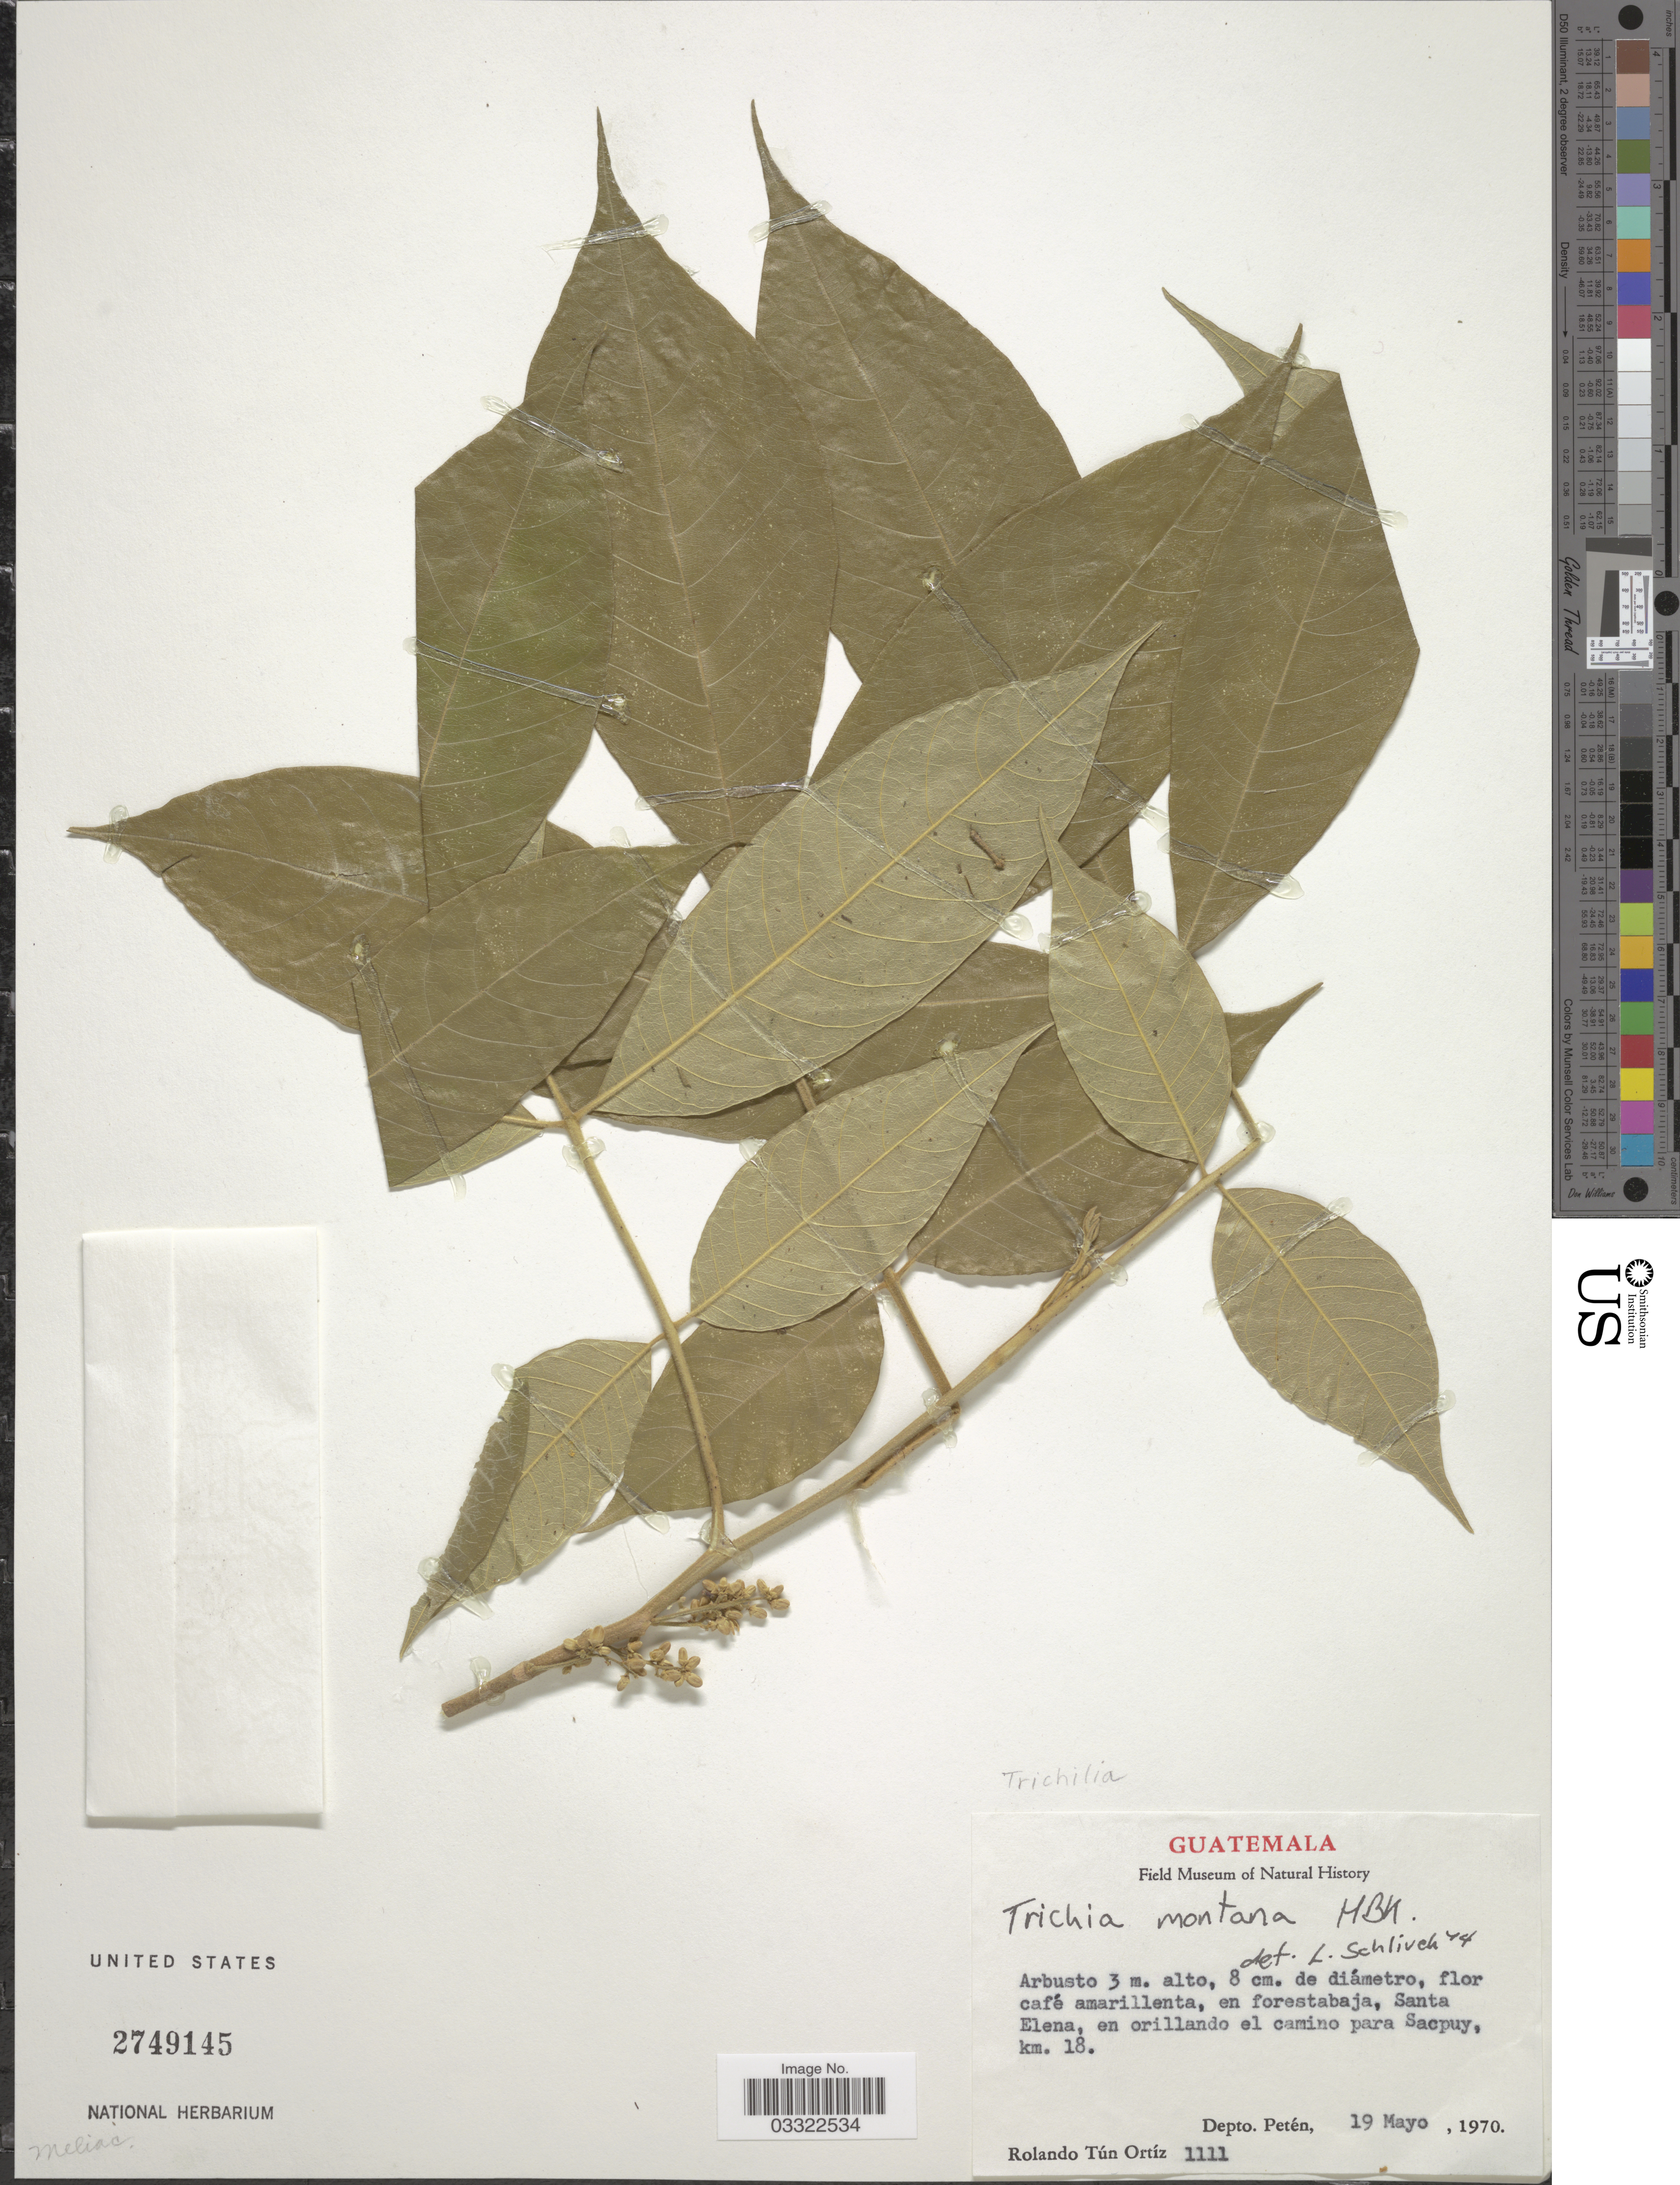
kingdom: Plantae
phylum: Tracheophyta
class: Magnoliopsida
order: Sapindales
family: Meliaceae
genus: Trichilia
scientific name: Trichilia montana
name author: Kunth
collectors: R. T. Ortíz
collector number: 1111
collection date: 1970-05-19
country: Guatemala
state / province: El Petén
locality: Santa Elena, en orillando el camino para Sacpuy km. 18. Depto. Petén.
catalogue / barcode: US 2749145